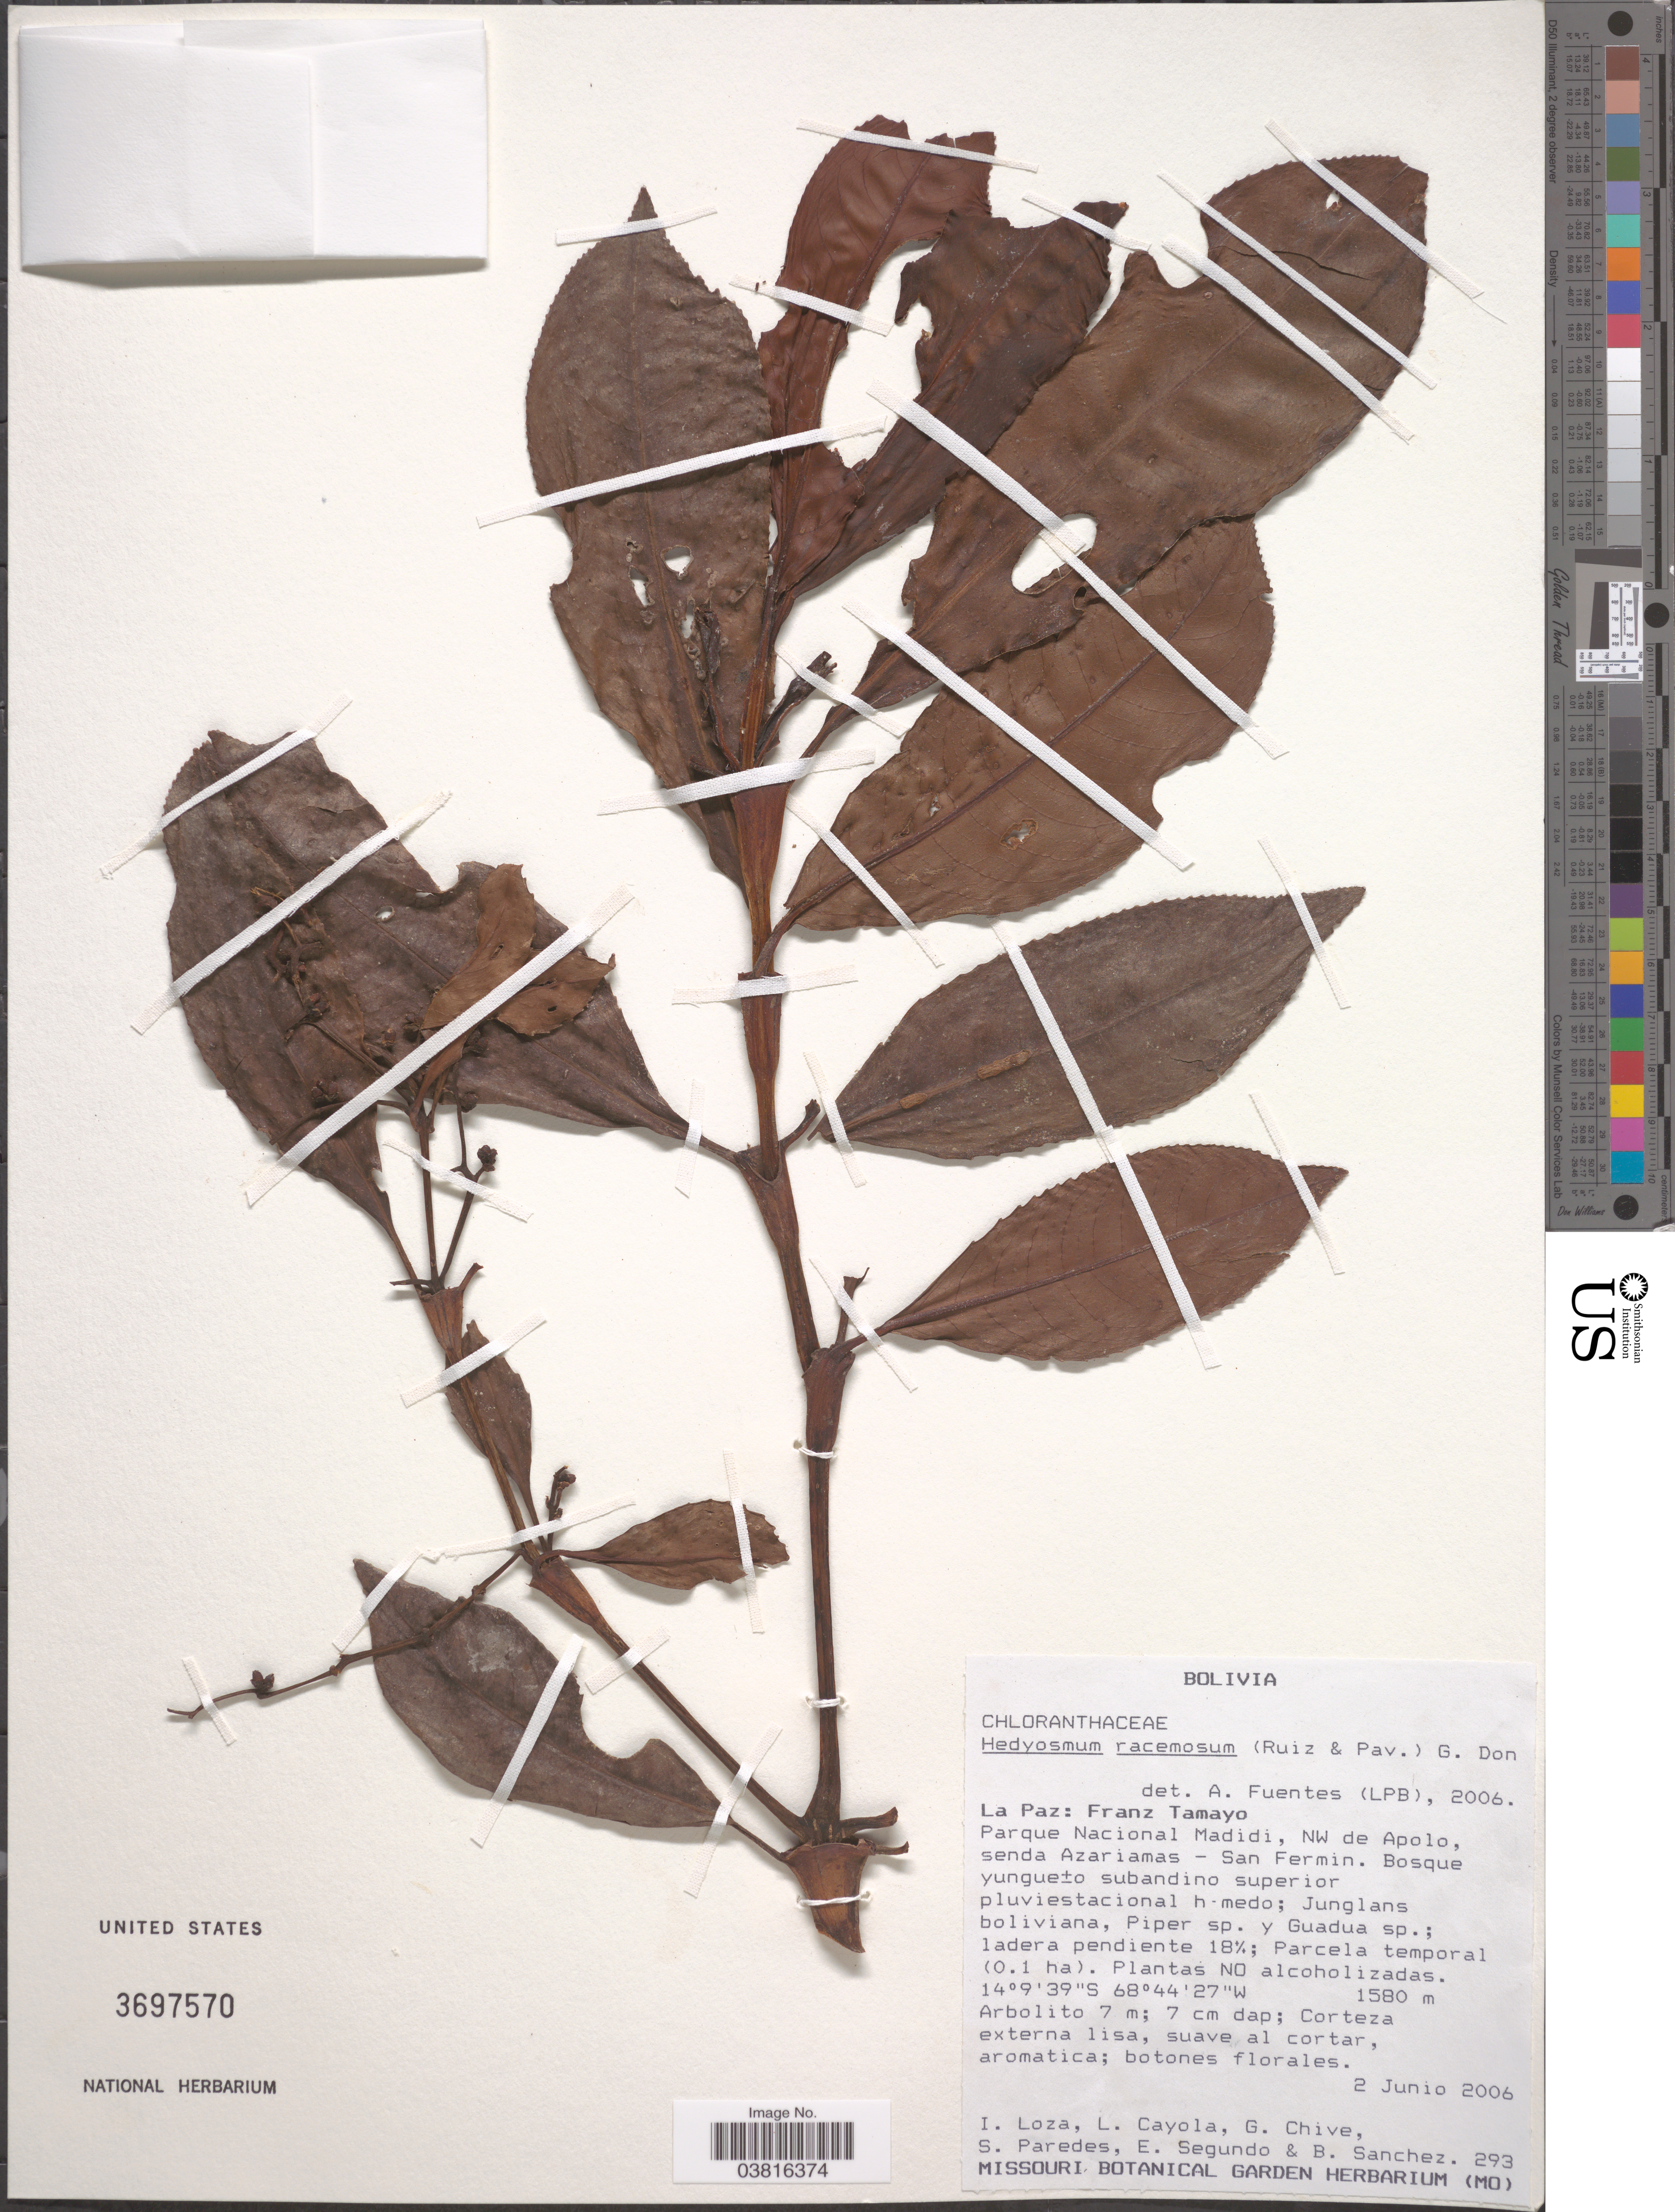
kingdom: Plantae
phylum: Tracheophyta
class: Magnoliopsida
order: Chloranthales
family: Chloranthaceae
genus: Hedyosmum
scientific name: Hedyosmum racemosum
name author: (Ruiz & Pav.) G. Don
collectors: I. Loza, L. Cayola, G. Chive, S. Paredes & et al.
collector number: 293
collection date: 2006-06-02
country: Bolivia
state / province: La Paz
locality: Franz Tamayo. Parque Nacional Madidi, NW de Apolo, senda Azariamas - San Fermin.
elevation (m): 1580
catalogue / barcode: US 3697570